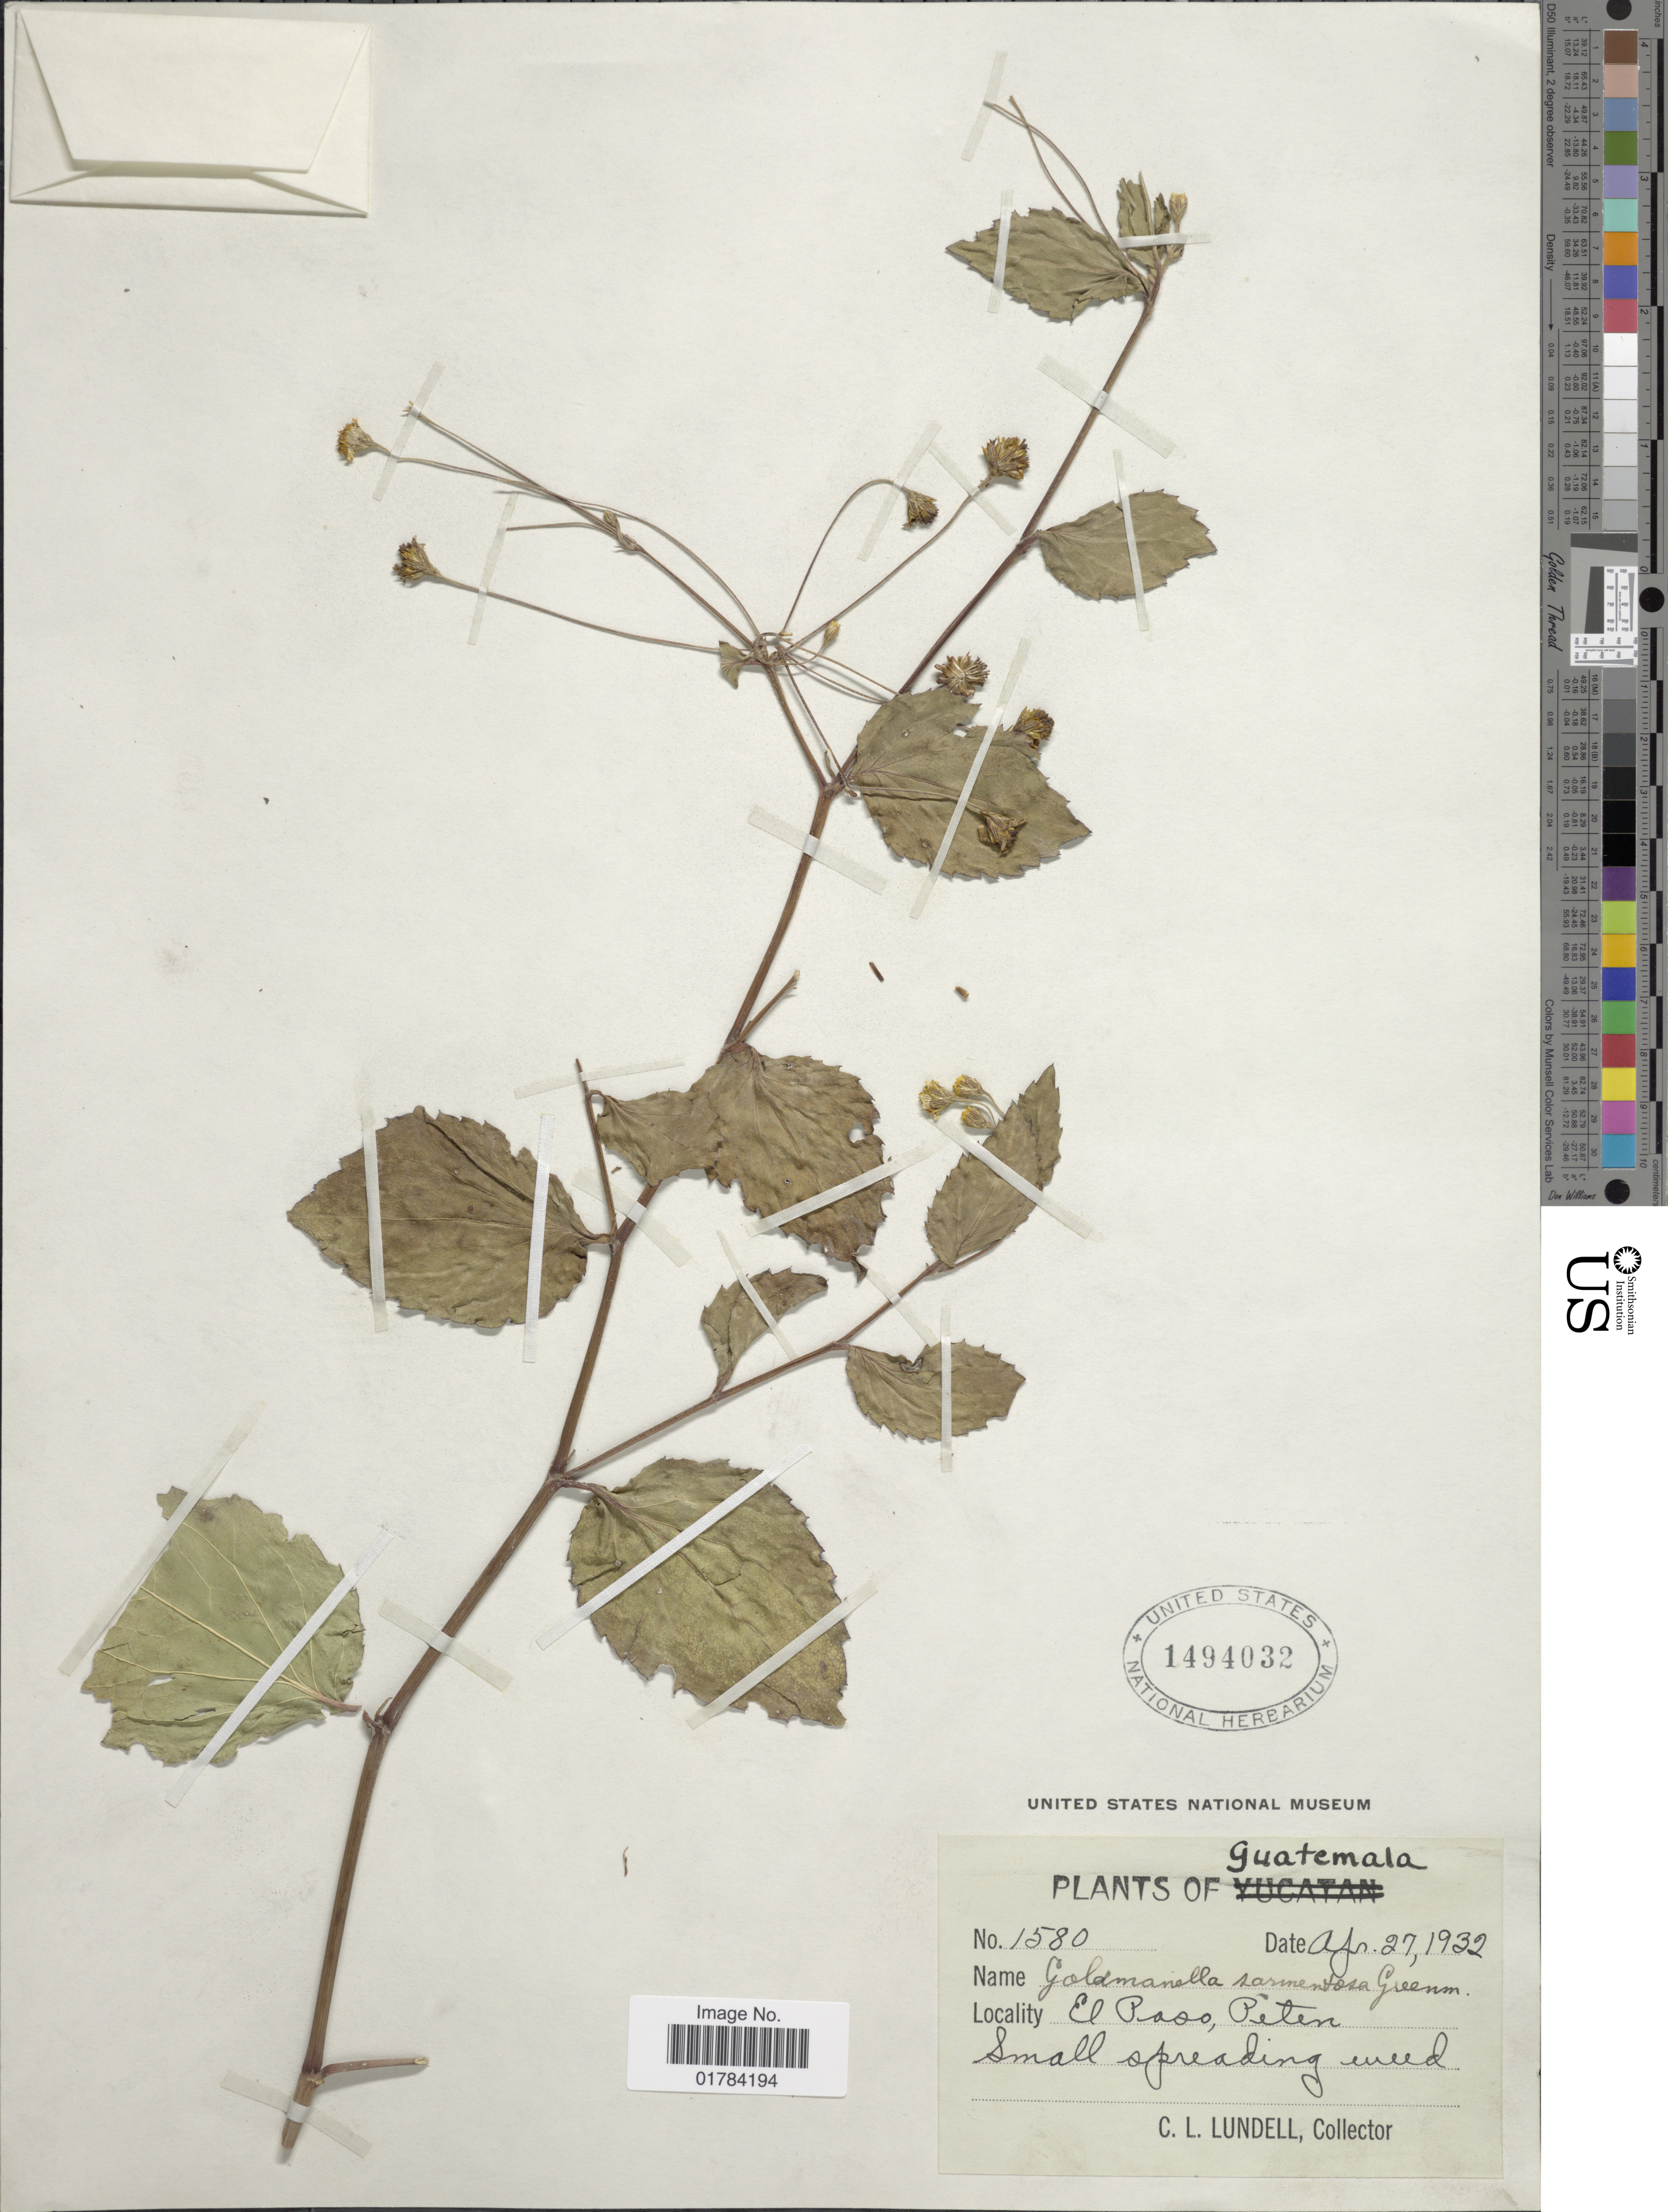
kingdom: Plantae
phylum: Tracheophyta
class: Magnoliopsida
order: Asterales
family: Asteraceae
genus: Goldmanella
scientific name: Goldmanella sarmentosa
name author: Greenm.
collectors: C. L. Lundell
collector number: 1580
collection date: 1932-04-27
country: Guatemala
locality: El Paso, Peten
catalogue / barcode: US 1494032